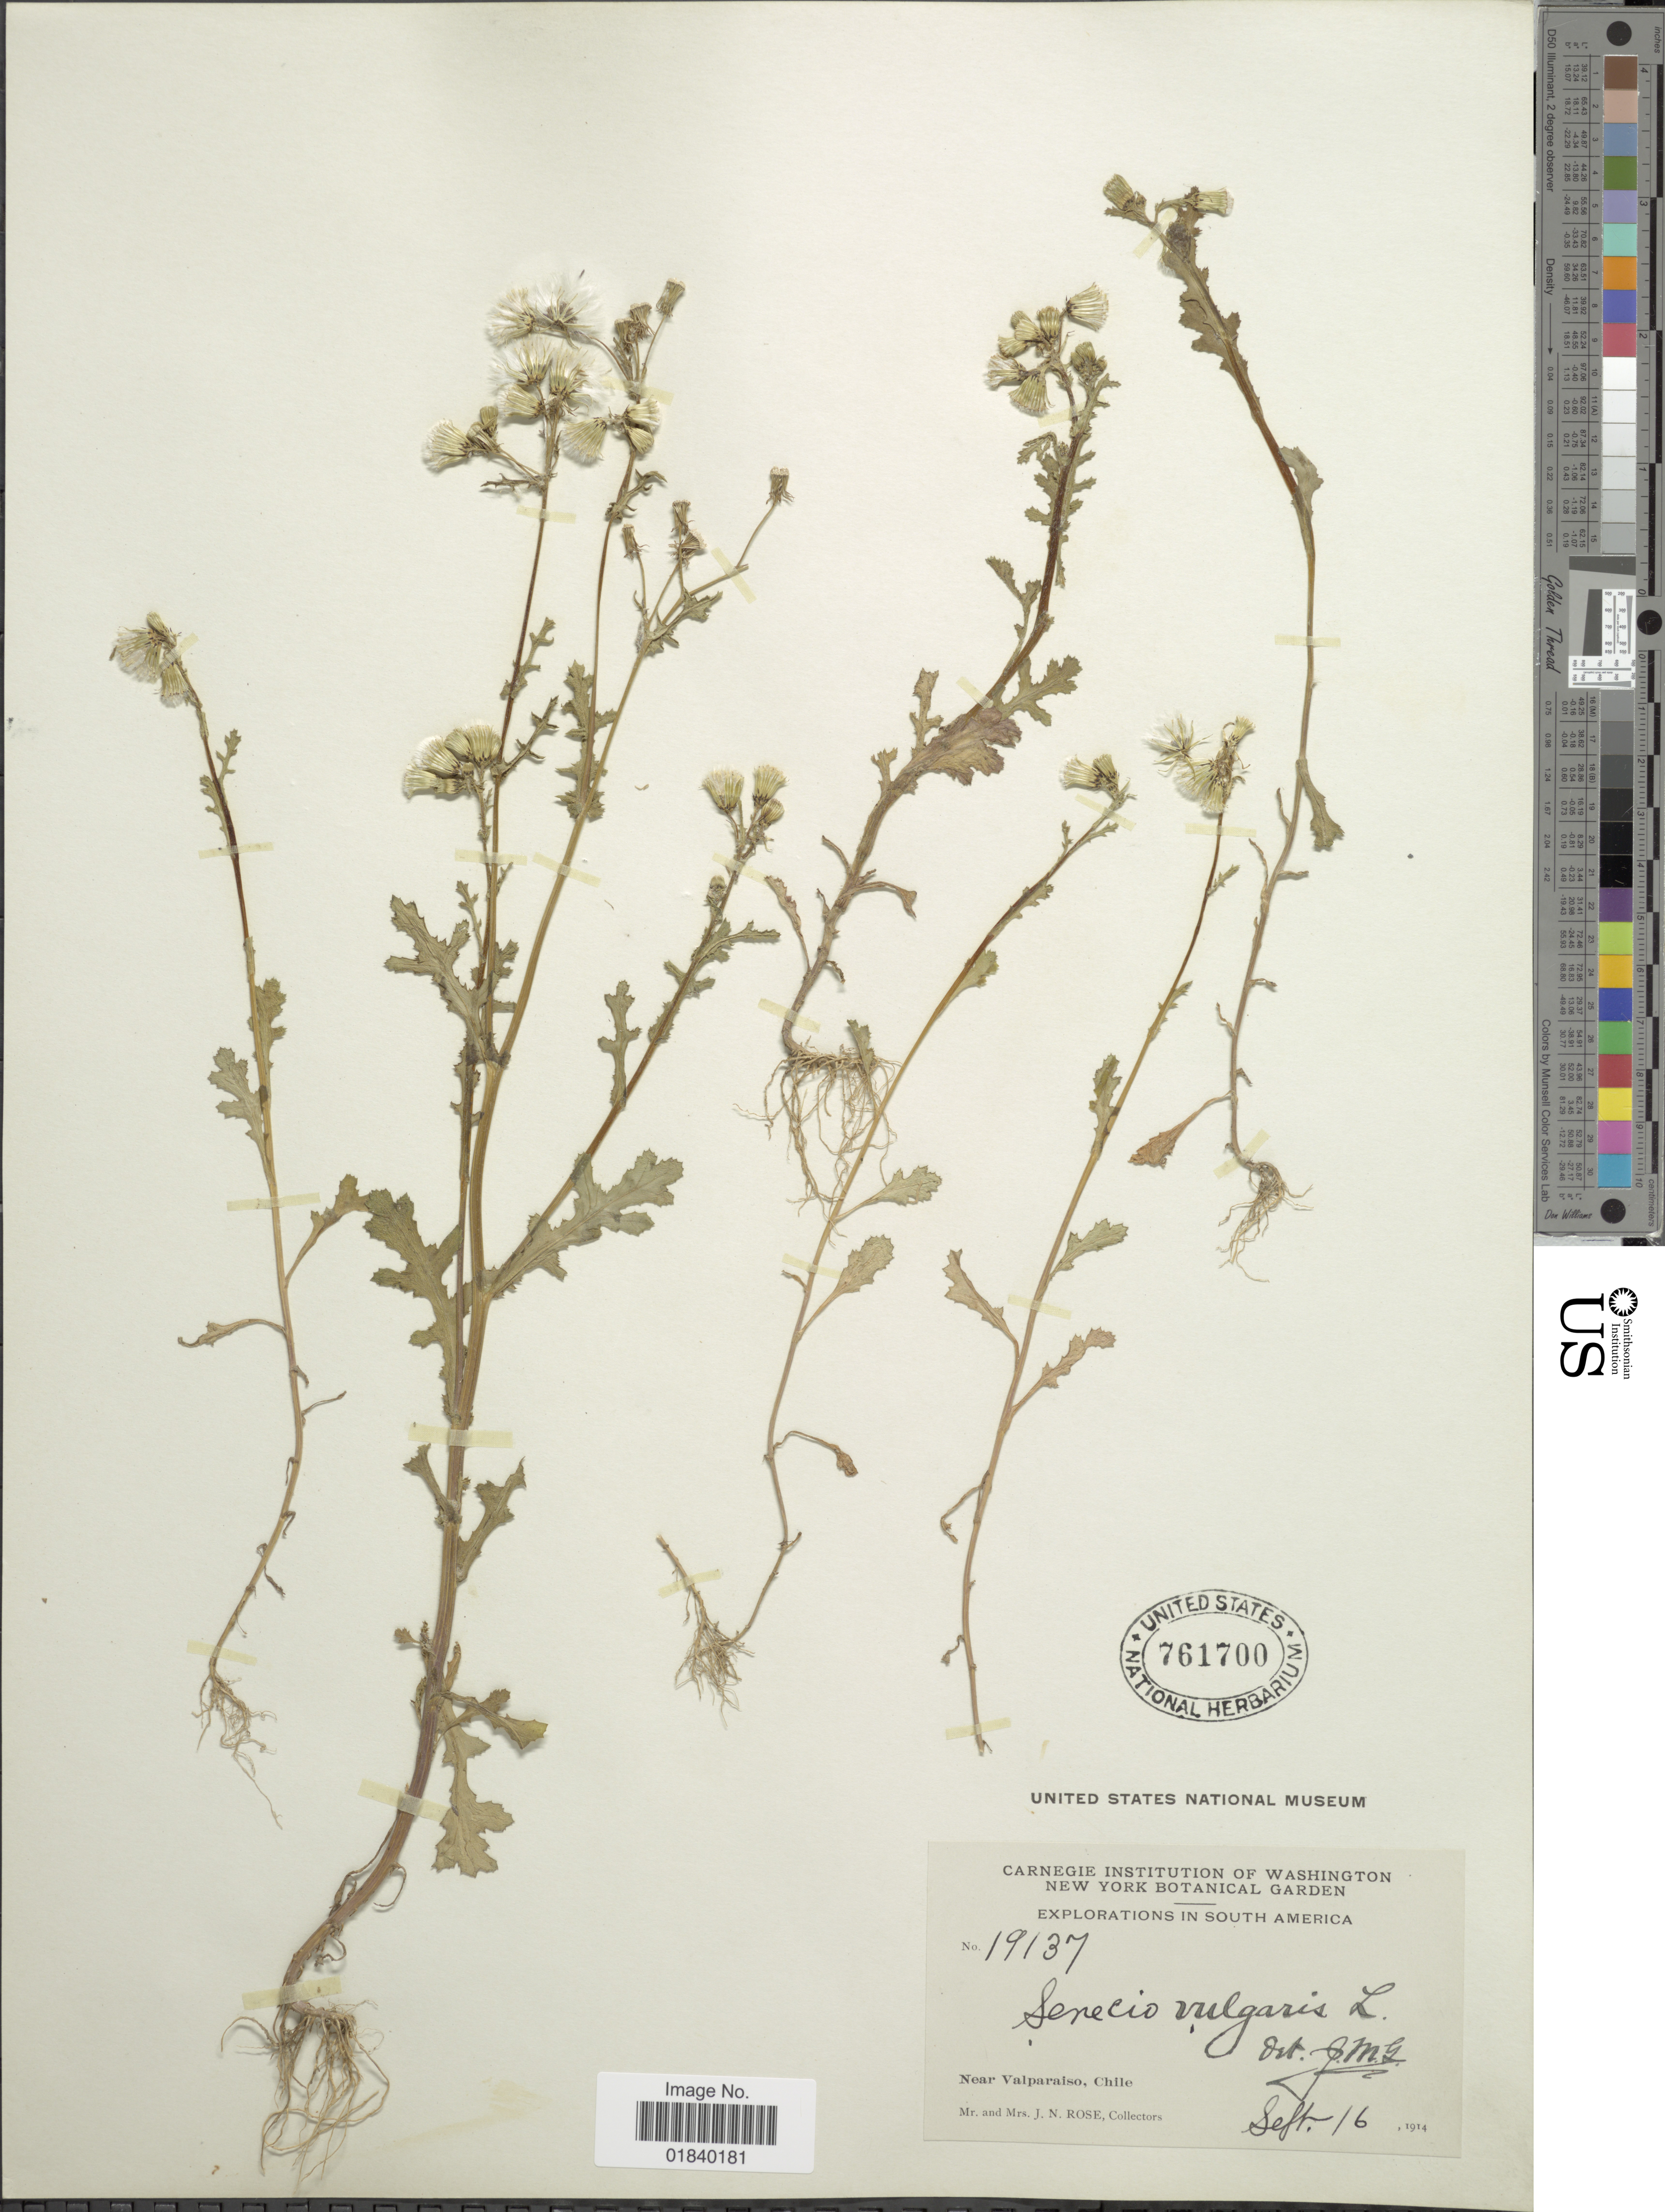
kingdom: Plantae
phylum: Tracheophyta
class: Magnoliopsida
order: Asterales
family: Asteraceae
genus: Senecio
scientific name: Senecio vulgaris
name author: L.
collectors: J. N. Rose & L. B. Rose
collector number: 19137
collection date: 1914-09-16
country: Chile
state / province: Valparaíso (V)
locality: South America, near Valparaiso.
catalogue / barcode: US 761700